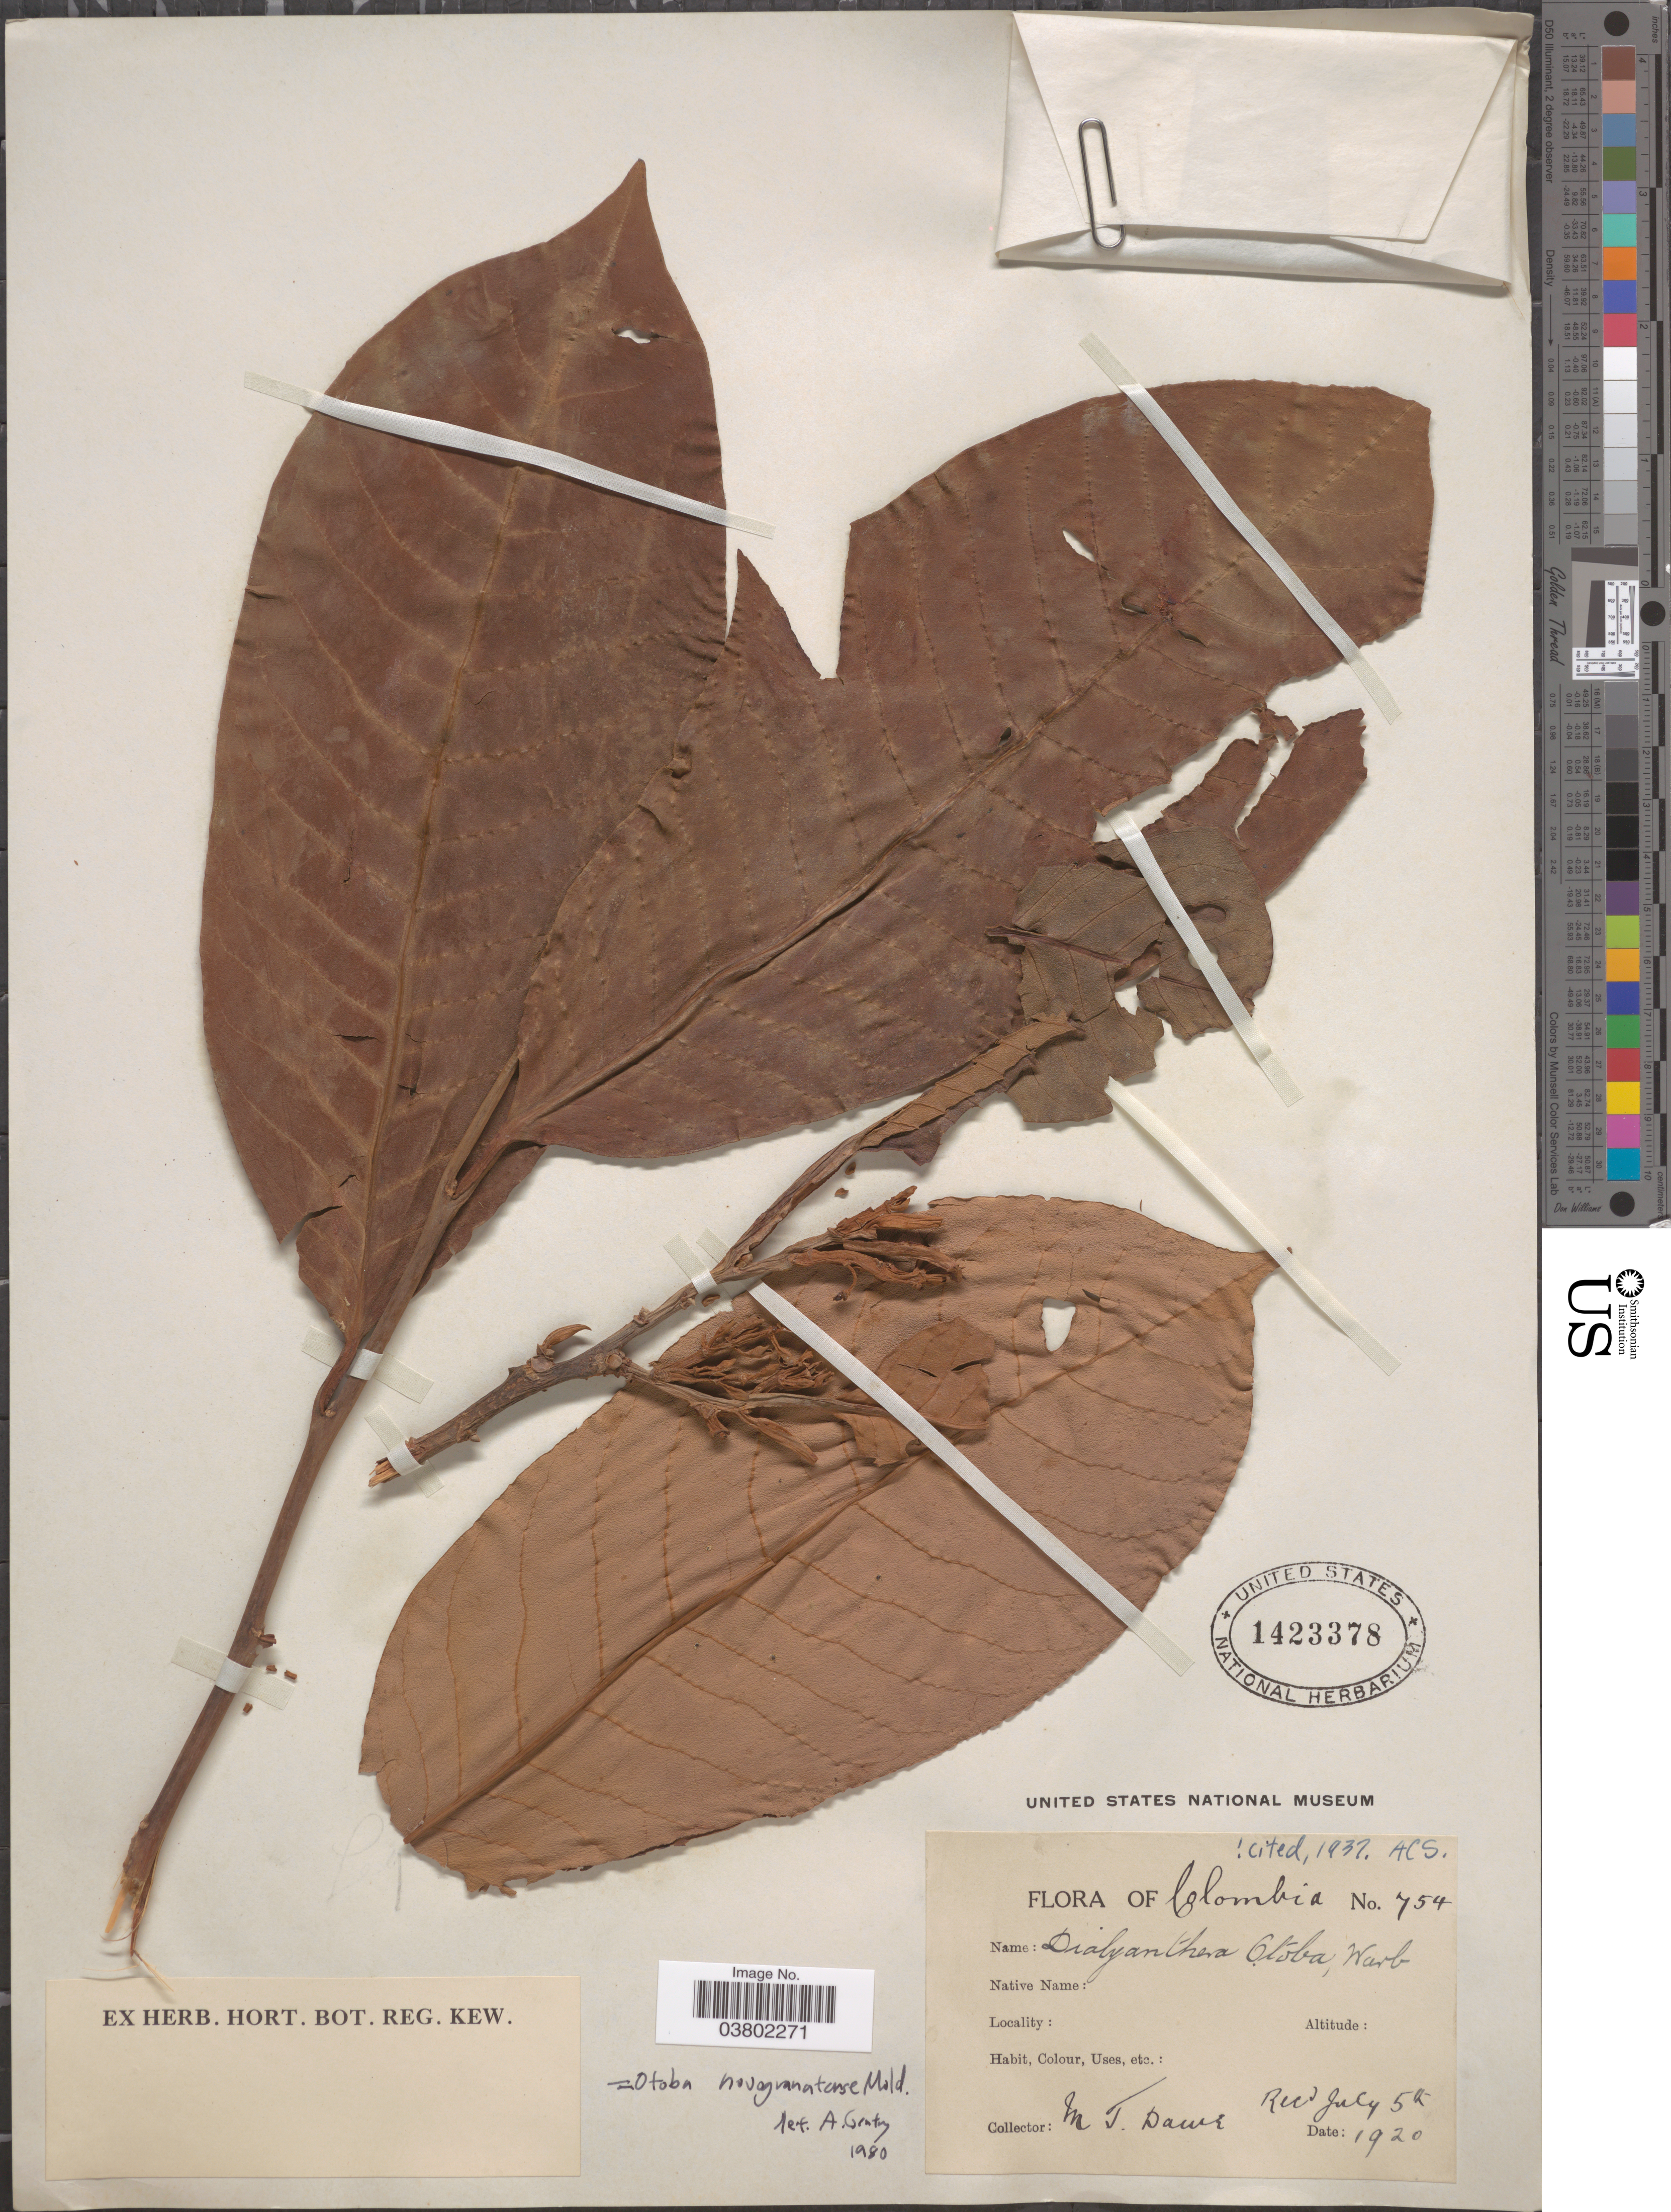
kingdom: Plantae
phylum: Tracheophyta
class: Magnoliopsida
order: Magnoliales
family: Myristicaceae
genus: Otoba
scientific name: Otoba novogranatensis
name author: Moldenke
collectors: M. T. Dawe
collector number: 754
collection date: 1920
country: Colombia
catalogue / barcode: US 1423378